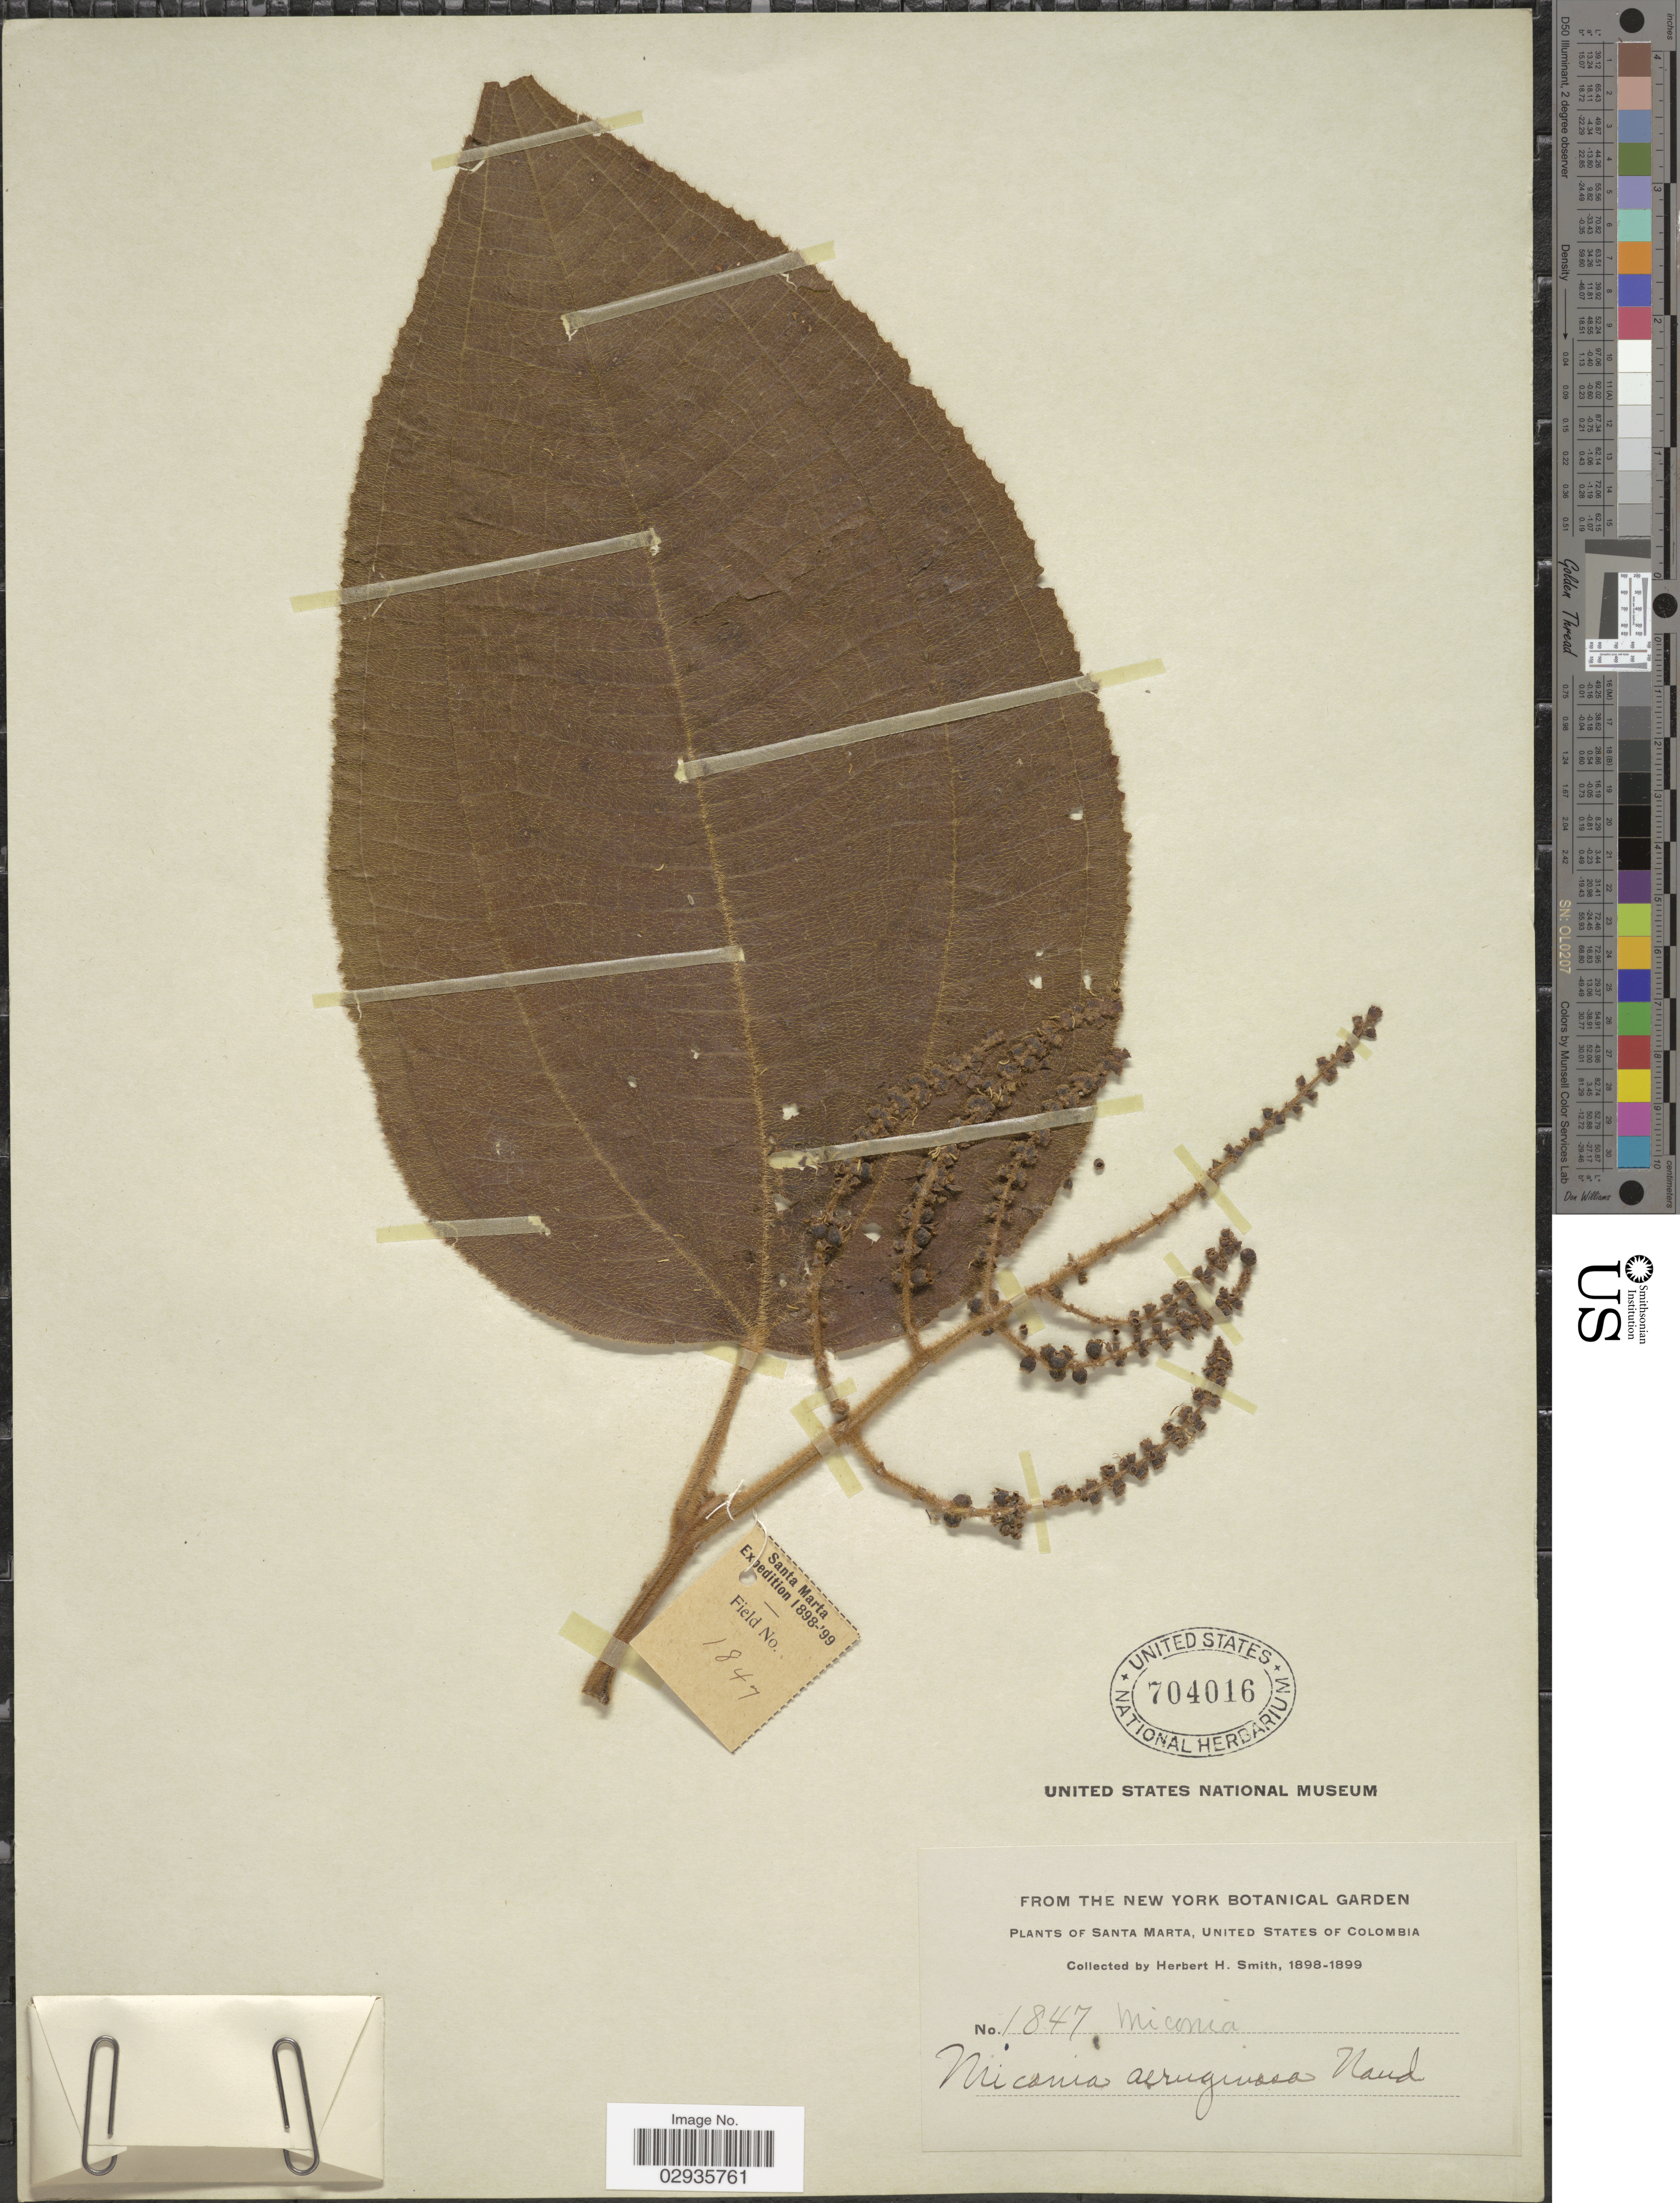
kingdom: Plantae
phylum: Tracheophyta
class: Magnoliopsida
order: Myrtales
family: Melastomataceae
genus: Miconia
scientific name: Miconia aeruginosa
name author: Naudin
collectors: Herbert H. Smith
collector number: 1847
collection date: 1898/1899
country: Colombia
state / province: Magdalena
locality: Santa Marta, United States of Colombia.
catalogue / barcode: US 704016